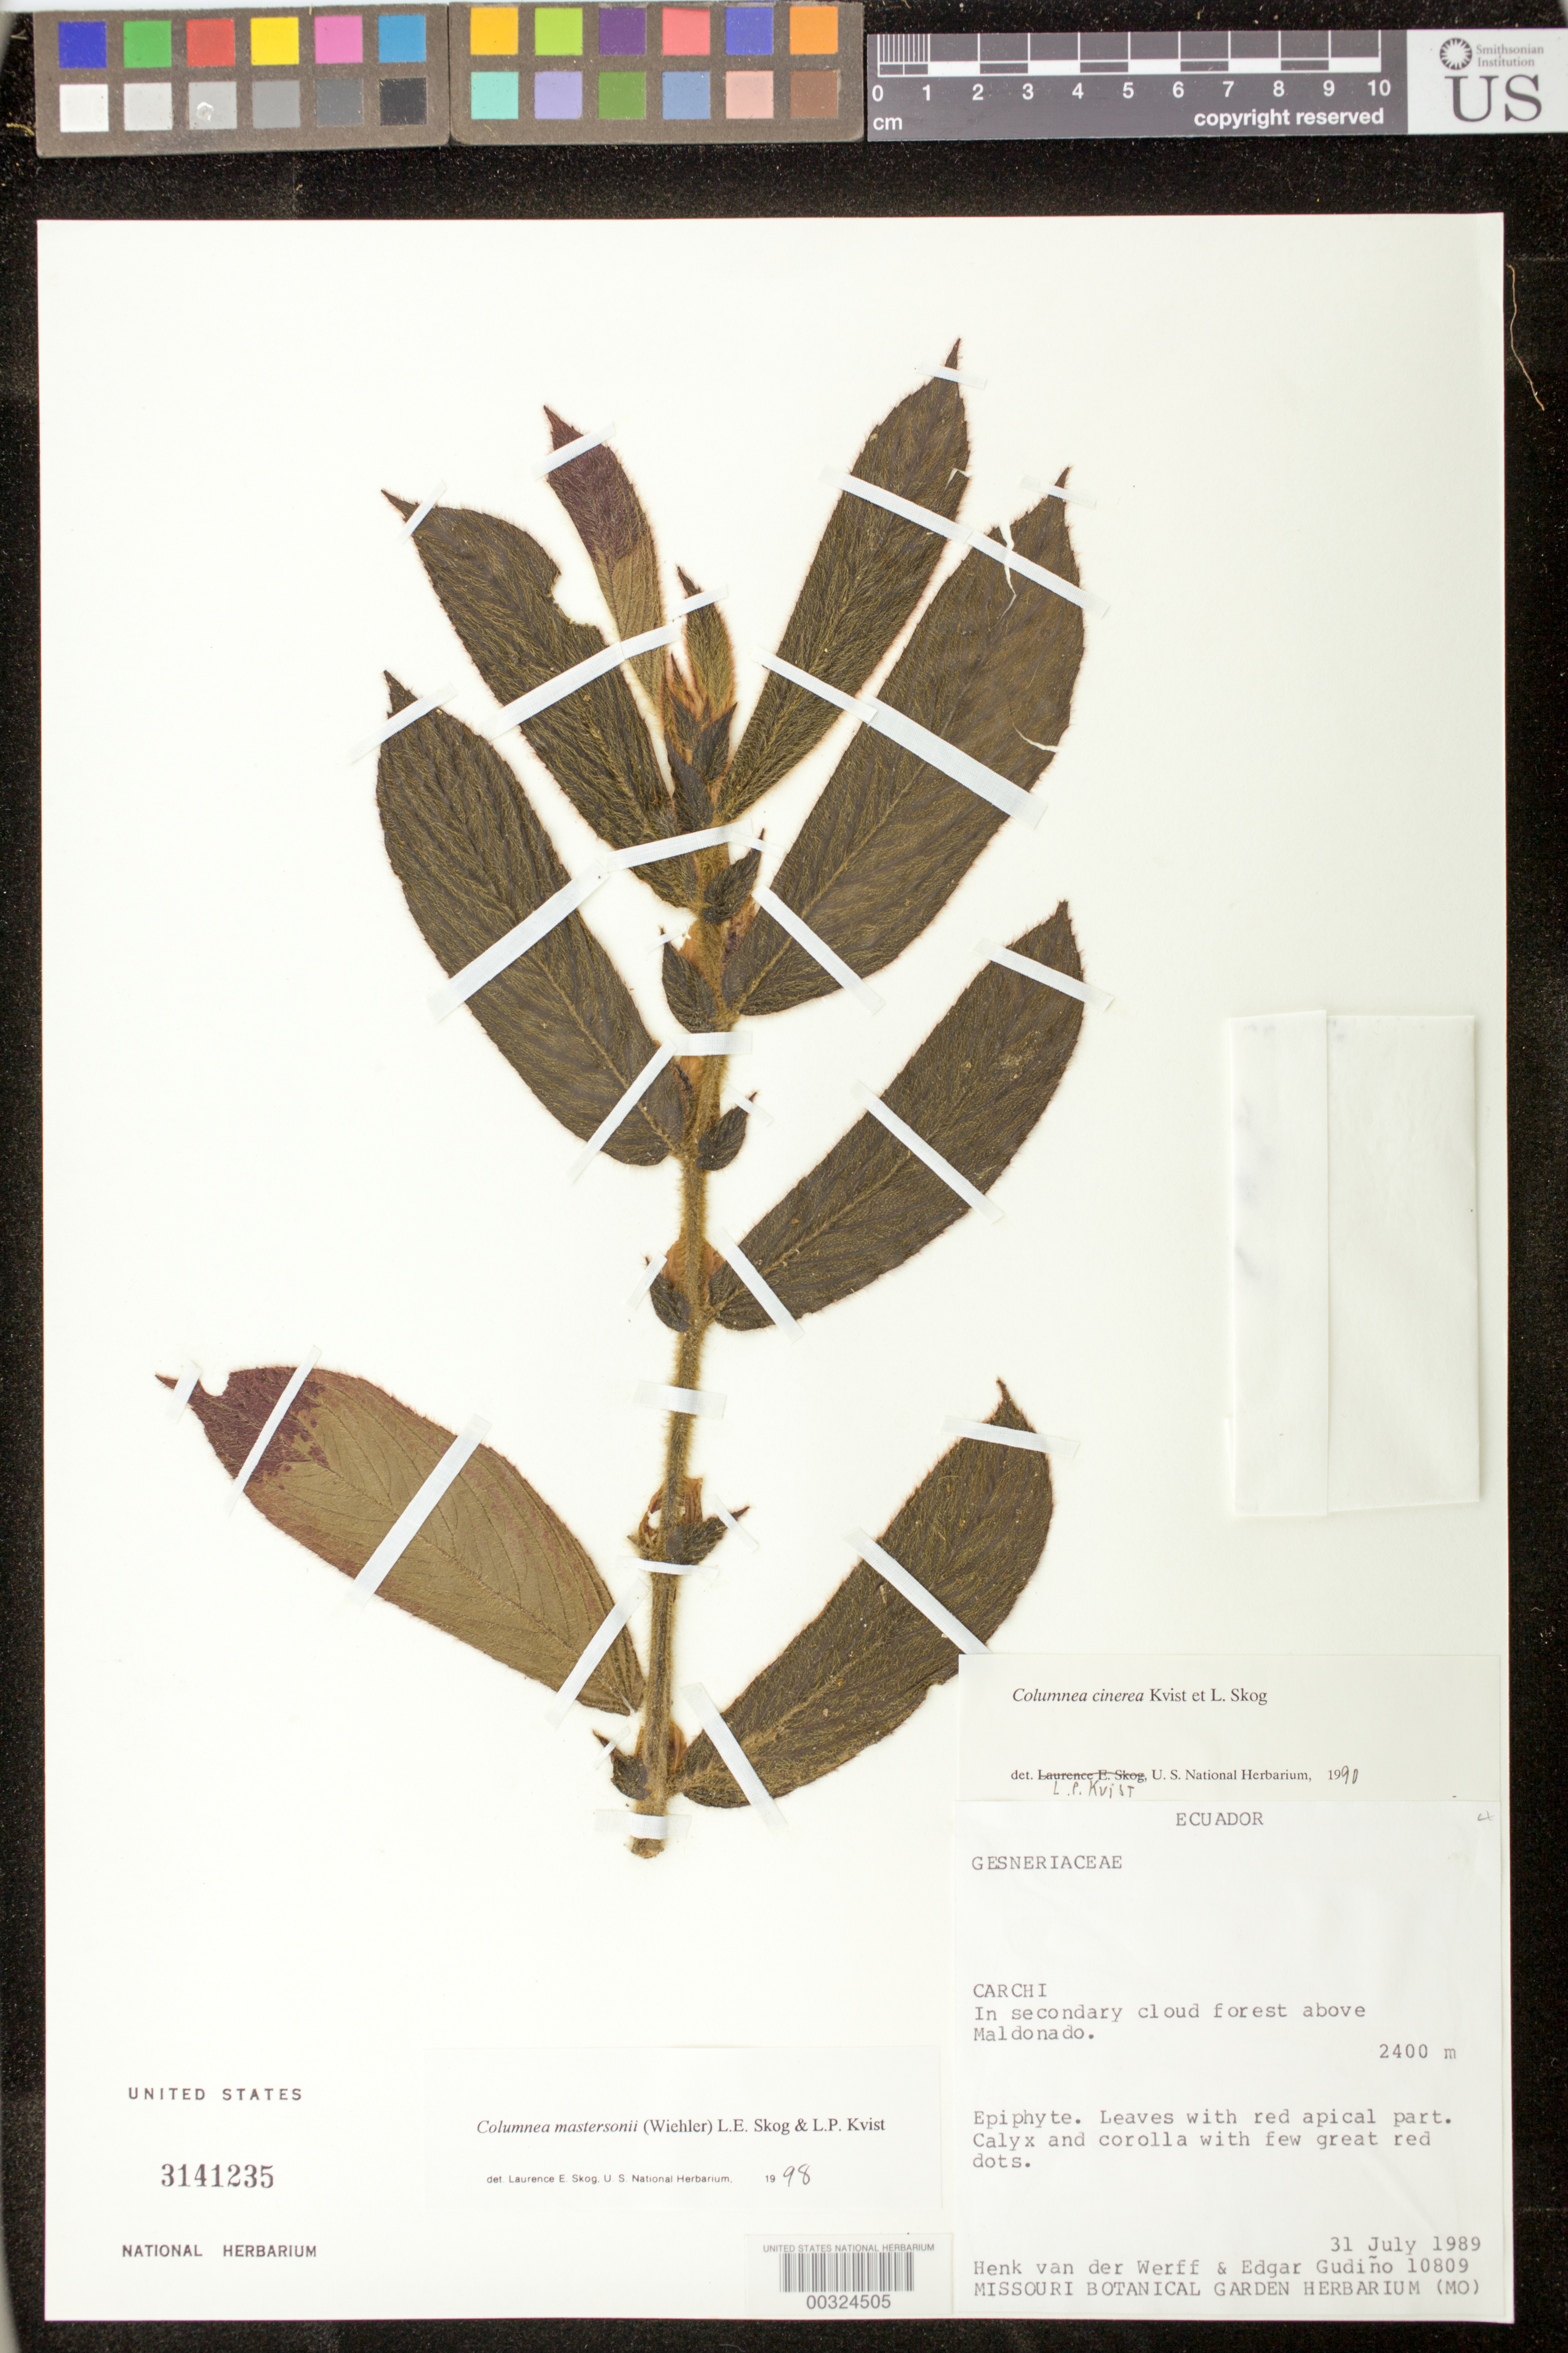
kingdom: Plantae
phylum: Tracheophyta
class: Magnoliopsida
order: Lamiales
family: Gesneriaceae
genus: Columnea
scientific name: Columnea mastersonii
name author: (Wiehler) L.E. Skog & L.P. Kvist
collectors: H. van der Werff & E. Gudiño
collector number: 10809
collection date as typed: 31 Jul 1989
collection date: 1989-07-31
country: Ecuador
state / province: Carchi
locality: Above Maldonado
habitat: Secondary cloud forest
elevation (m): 2400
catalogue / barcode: US 3141235